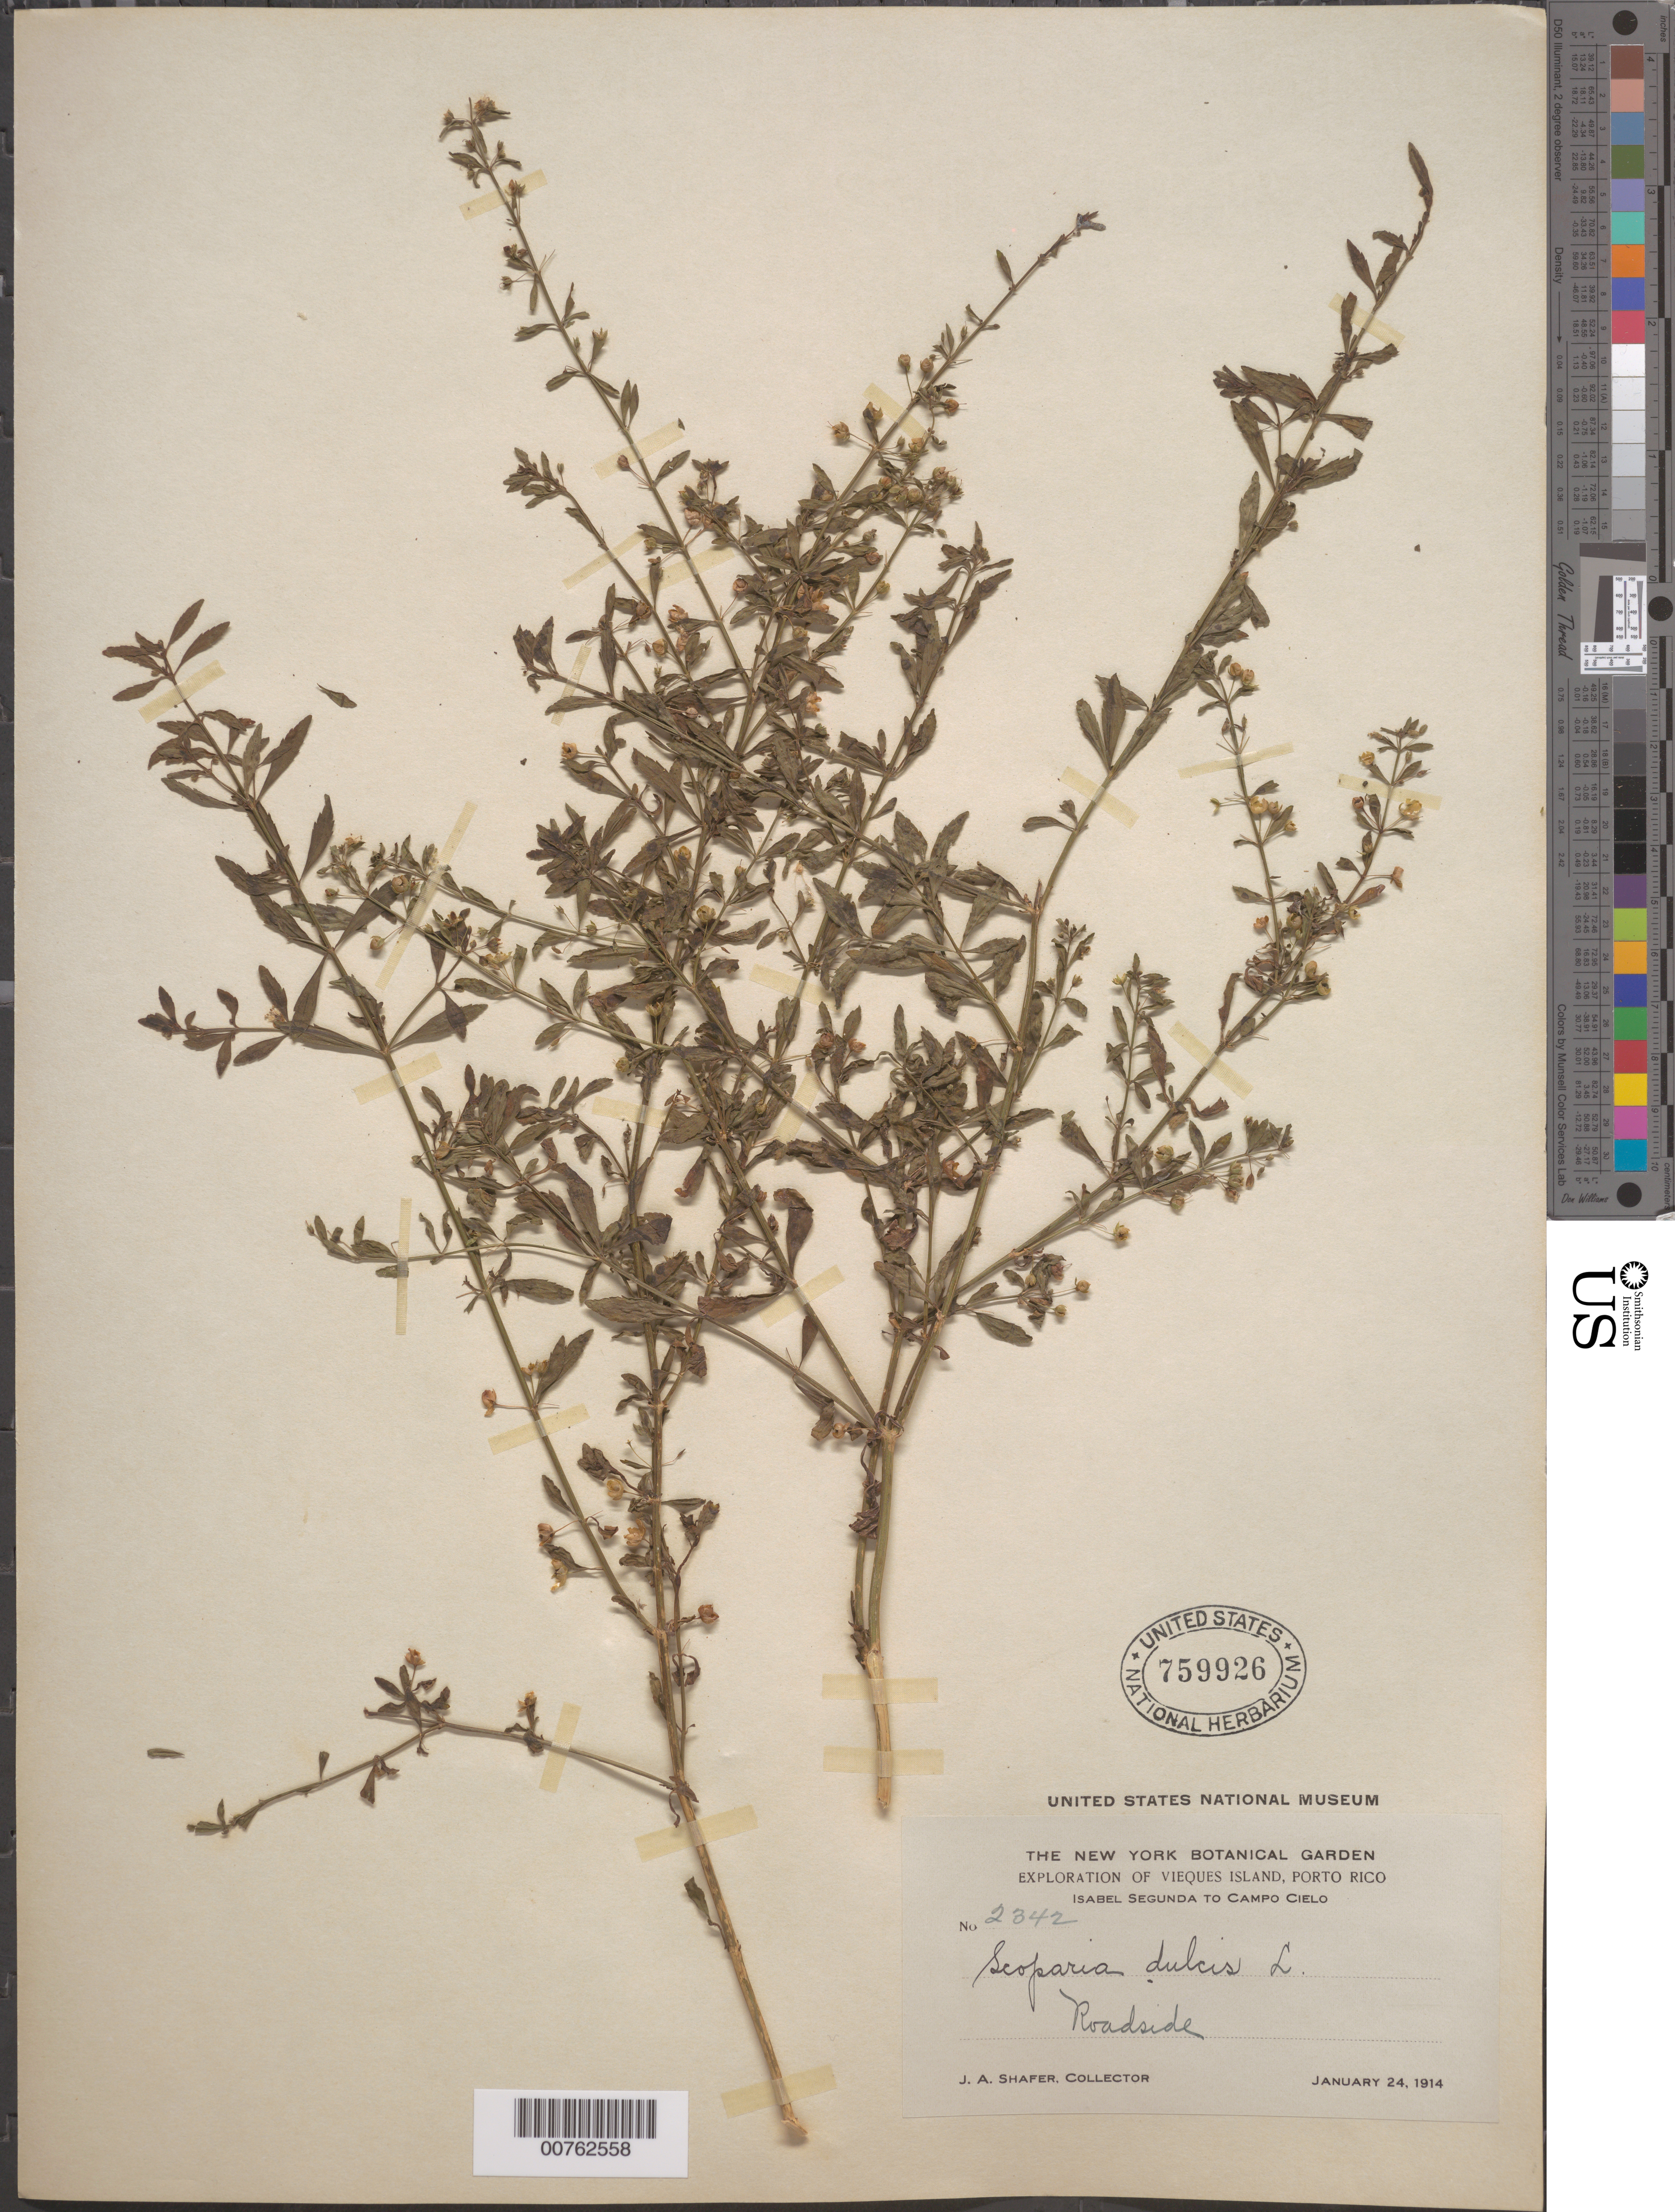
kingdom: Plantae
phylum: Tracheophyta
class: Magnoliopsida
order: Lamiales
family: Plantaginaceae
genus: Scoparia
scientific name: Scoparia dulcis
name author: L.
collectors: J. A. Shafer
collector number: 2342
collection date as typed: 24 Jan 1914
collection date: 1914-01-24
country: Puerto Rico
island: Vieques I.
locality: Isabel Segunda to Campo Cielo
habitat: Roadside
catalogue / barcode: US 759926